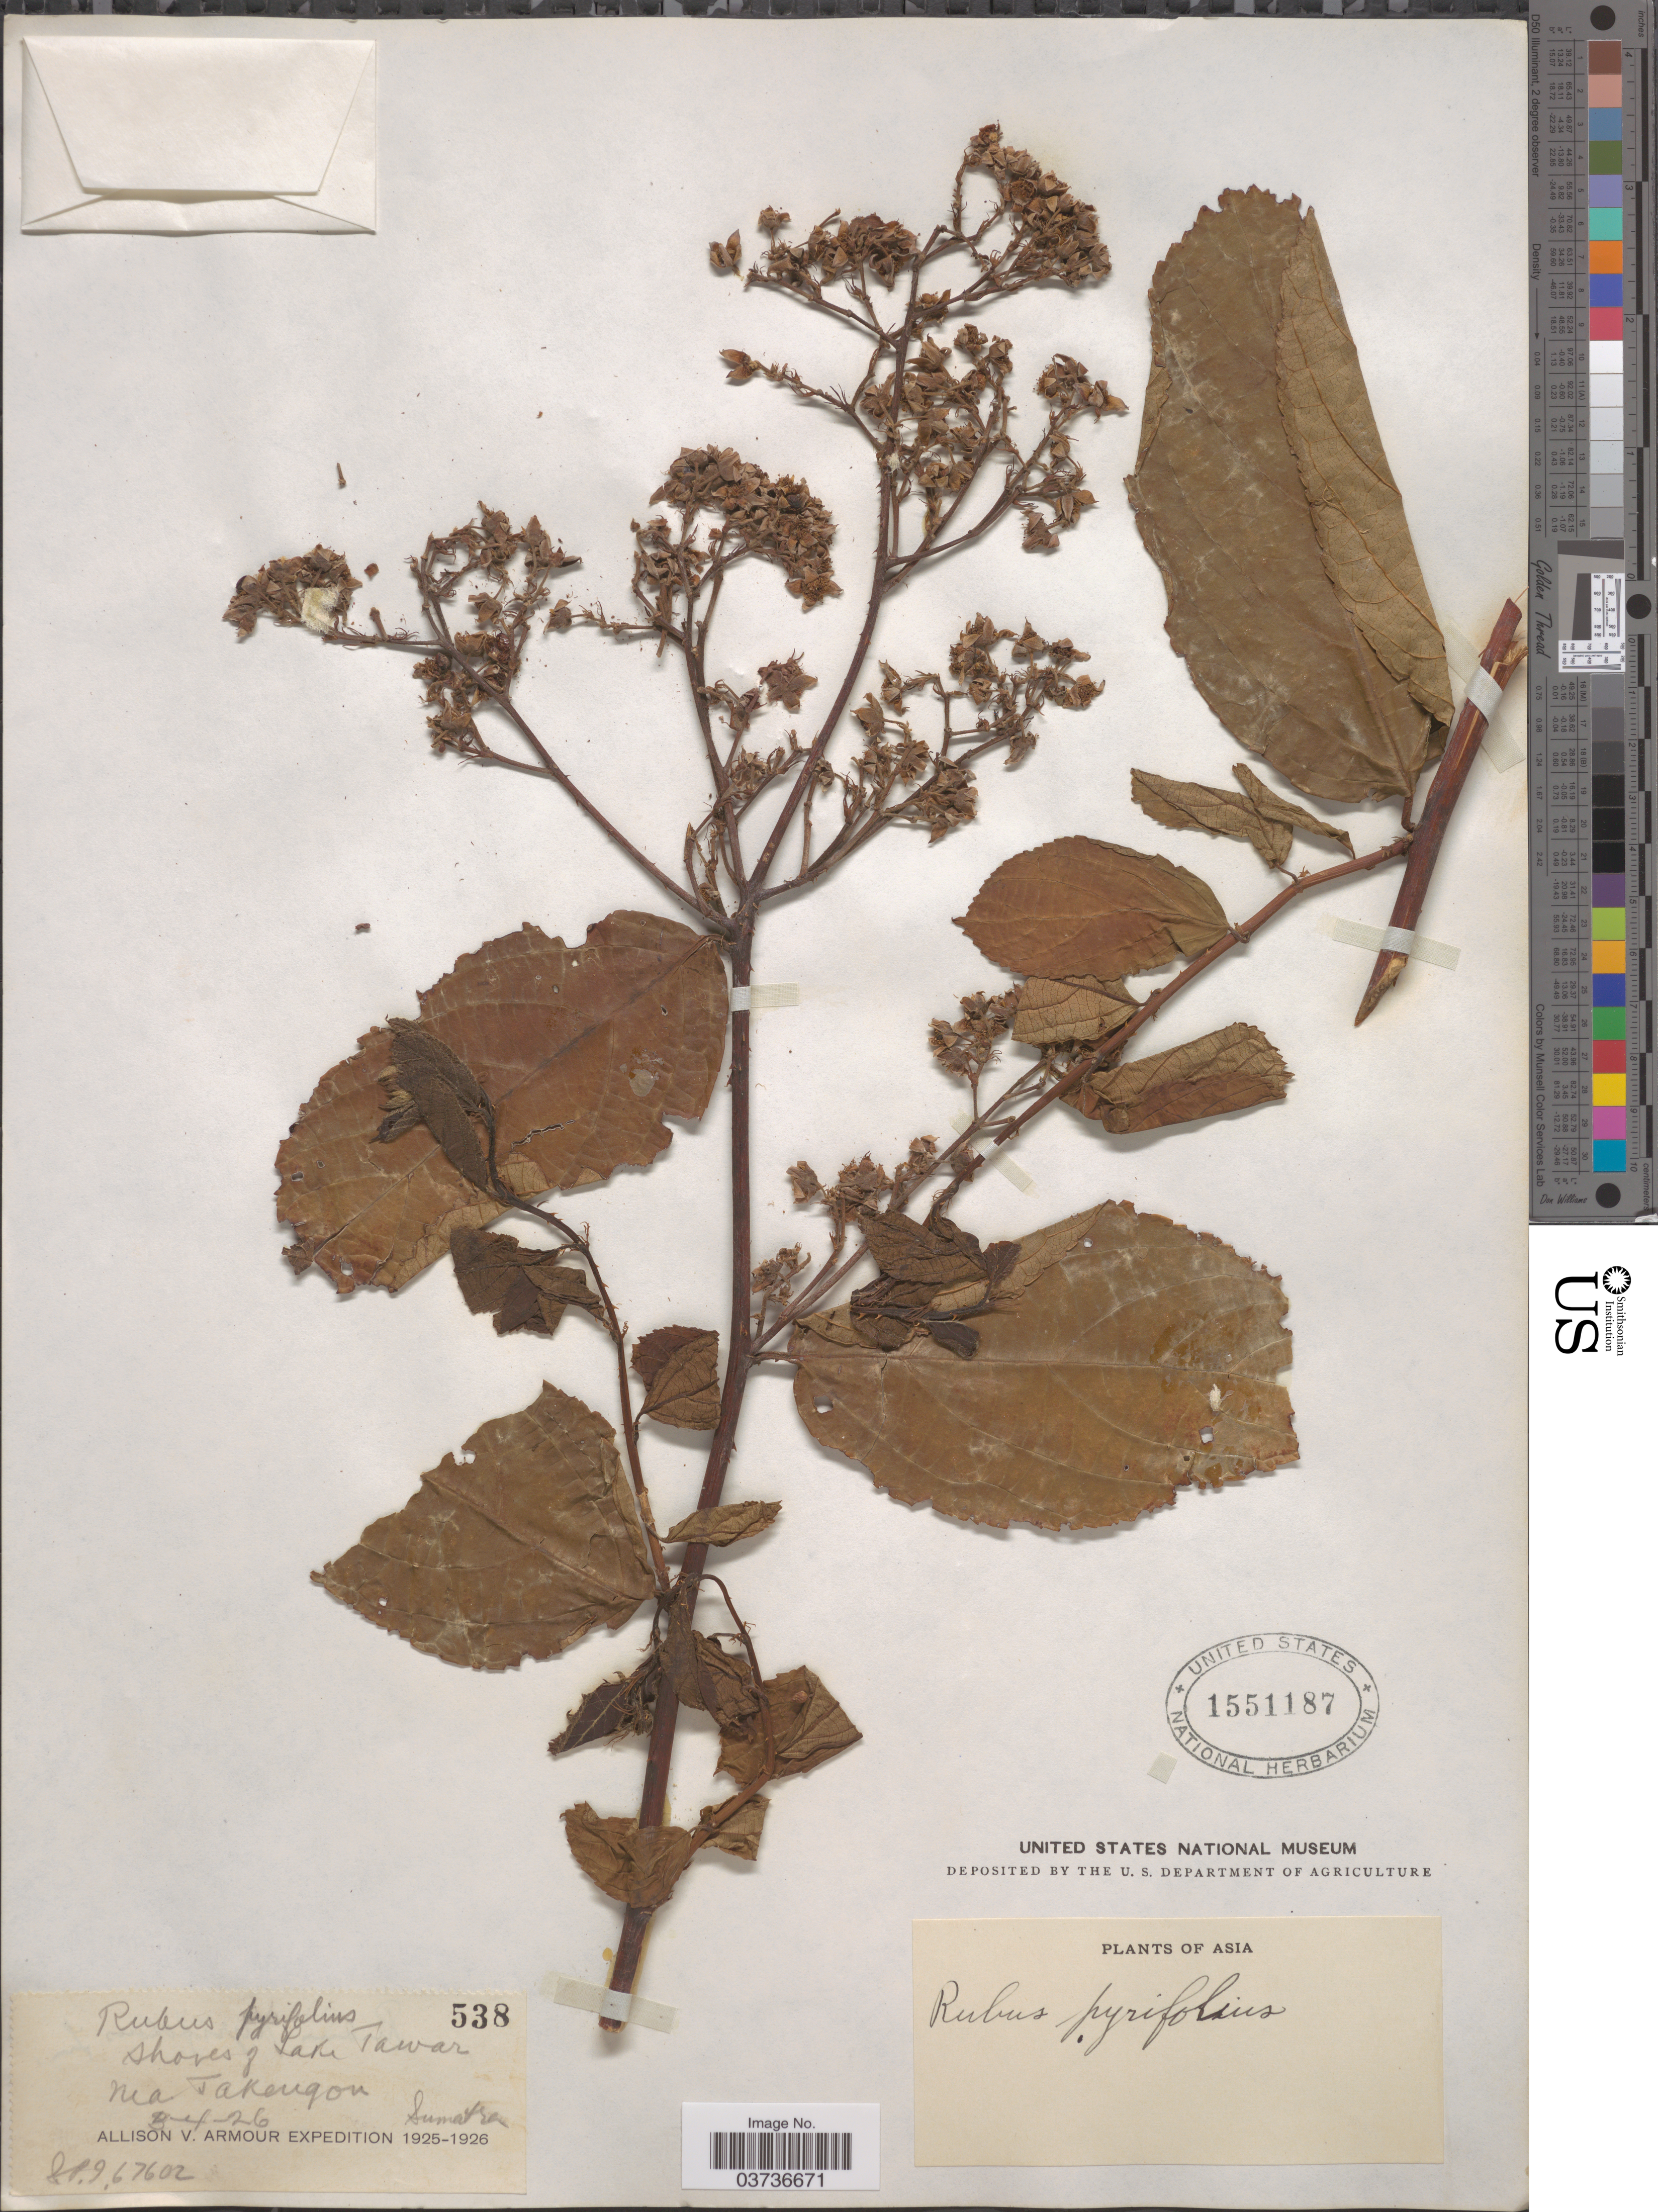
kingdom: Plantae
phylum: Tracheophyta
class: Magnoliopsida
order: Rosales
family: Rosaceae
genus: Rubus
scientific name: Rubus pyrifolius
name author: Sm.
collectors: Allison V. Armour Expedition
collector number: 538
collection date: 1926-04-03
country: Indonesia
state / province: Sumatra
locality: Shores of Lake Tawar. Near Takengon.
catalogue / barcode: US 1551187